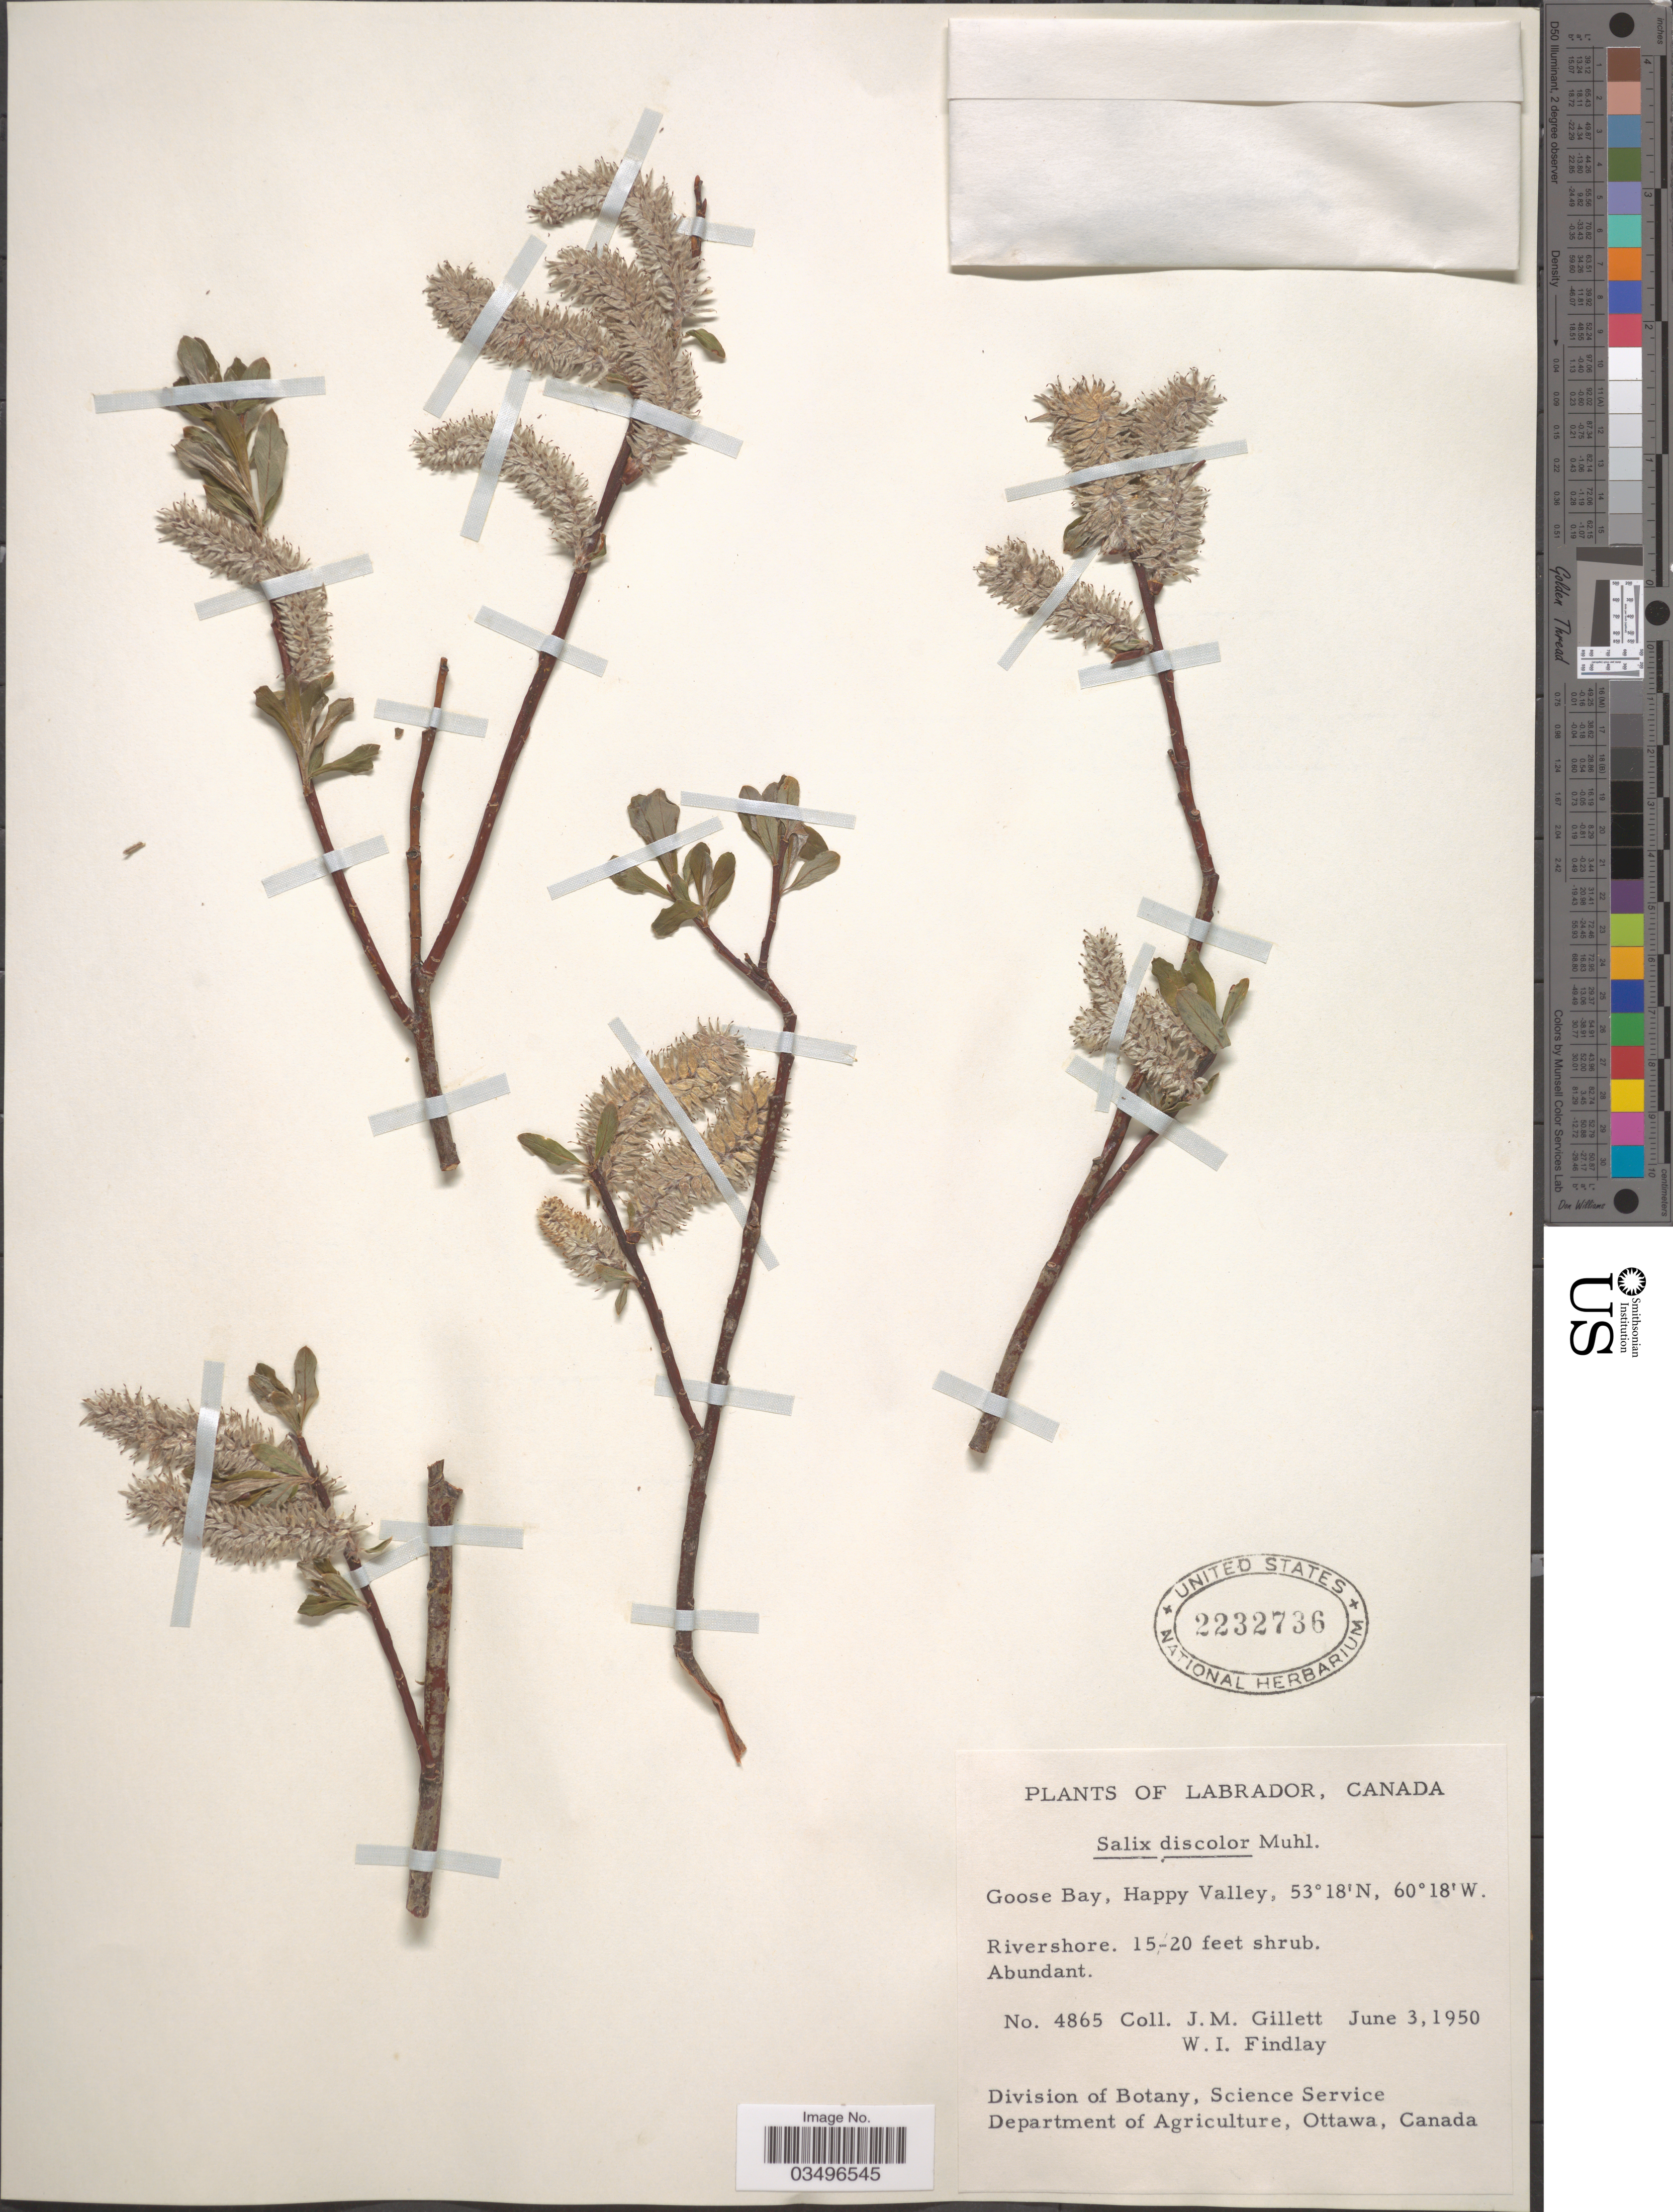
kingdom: Plantae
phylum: Tracheophyta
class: Magnoliopsida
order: Malpighiales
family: Salicaceae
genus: Salix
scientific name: Salix discolor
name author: Muhl.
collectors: J. M. Gillett & W. Findlay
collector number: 4865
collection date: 1950-06-03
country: Canada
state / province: Newfoundland and Labrador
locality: Labrador. Goose Bay, Happy Valley. Rivershore.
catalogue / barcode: US 2232736